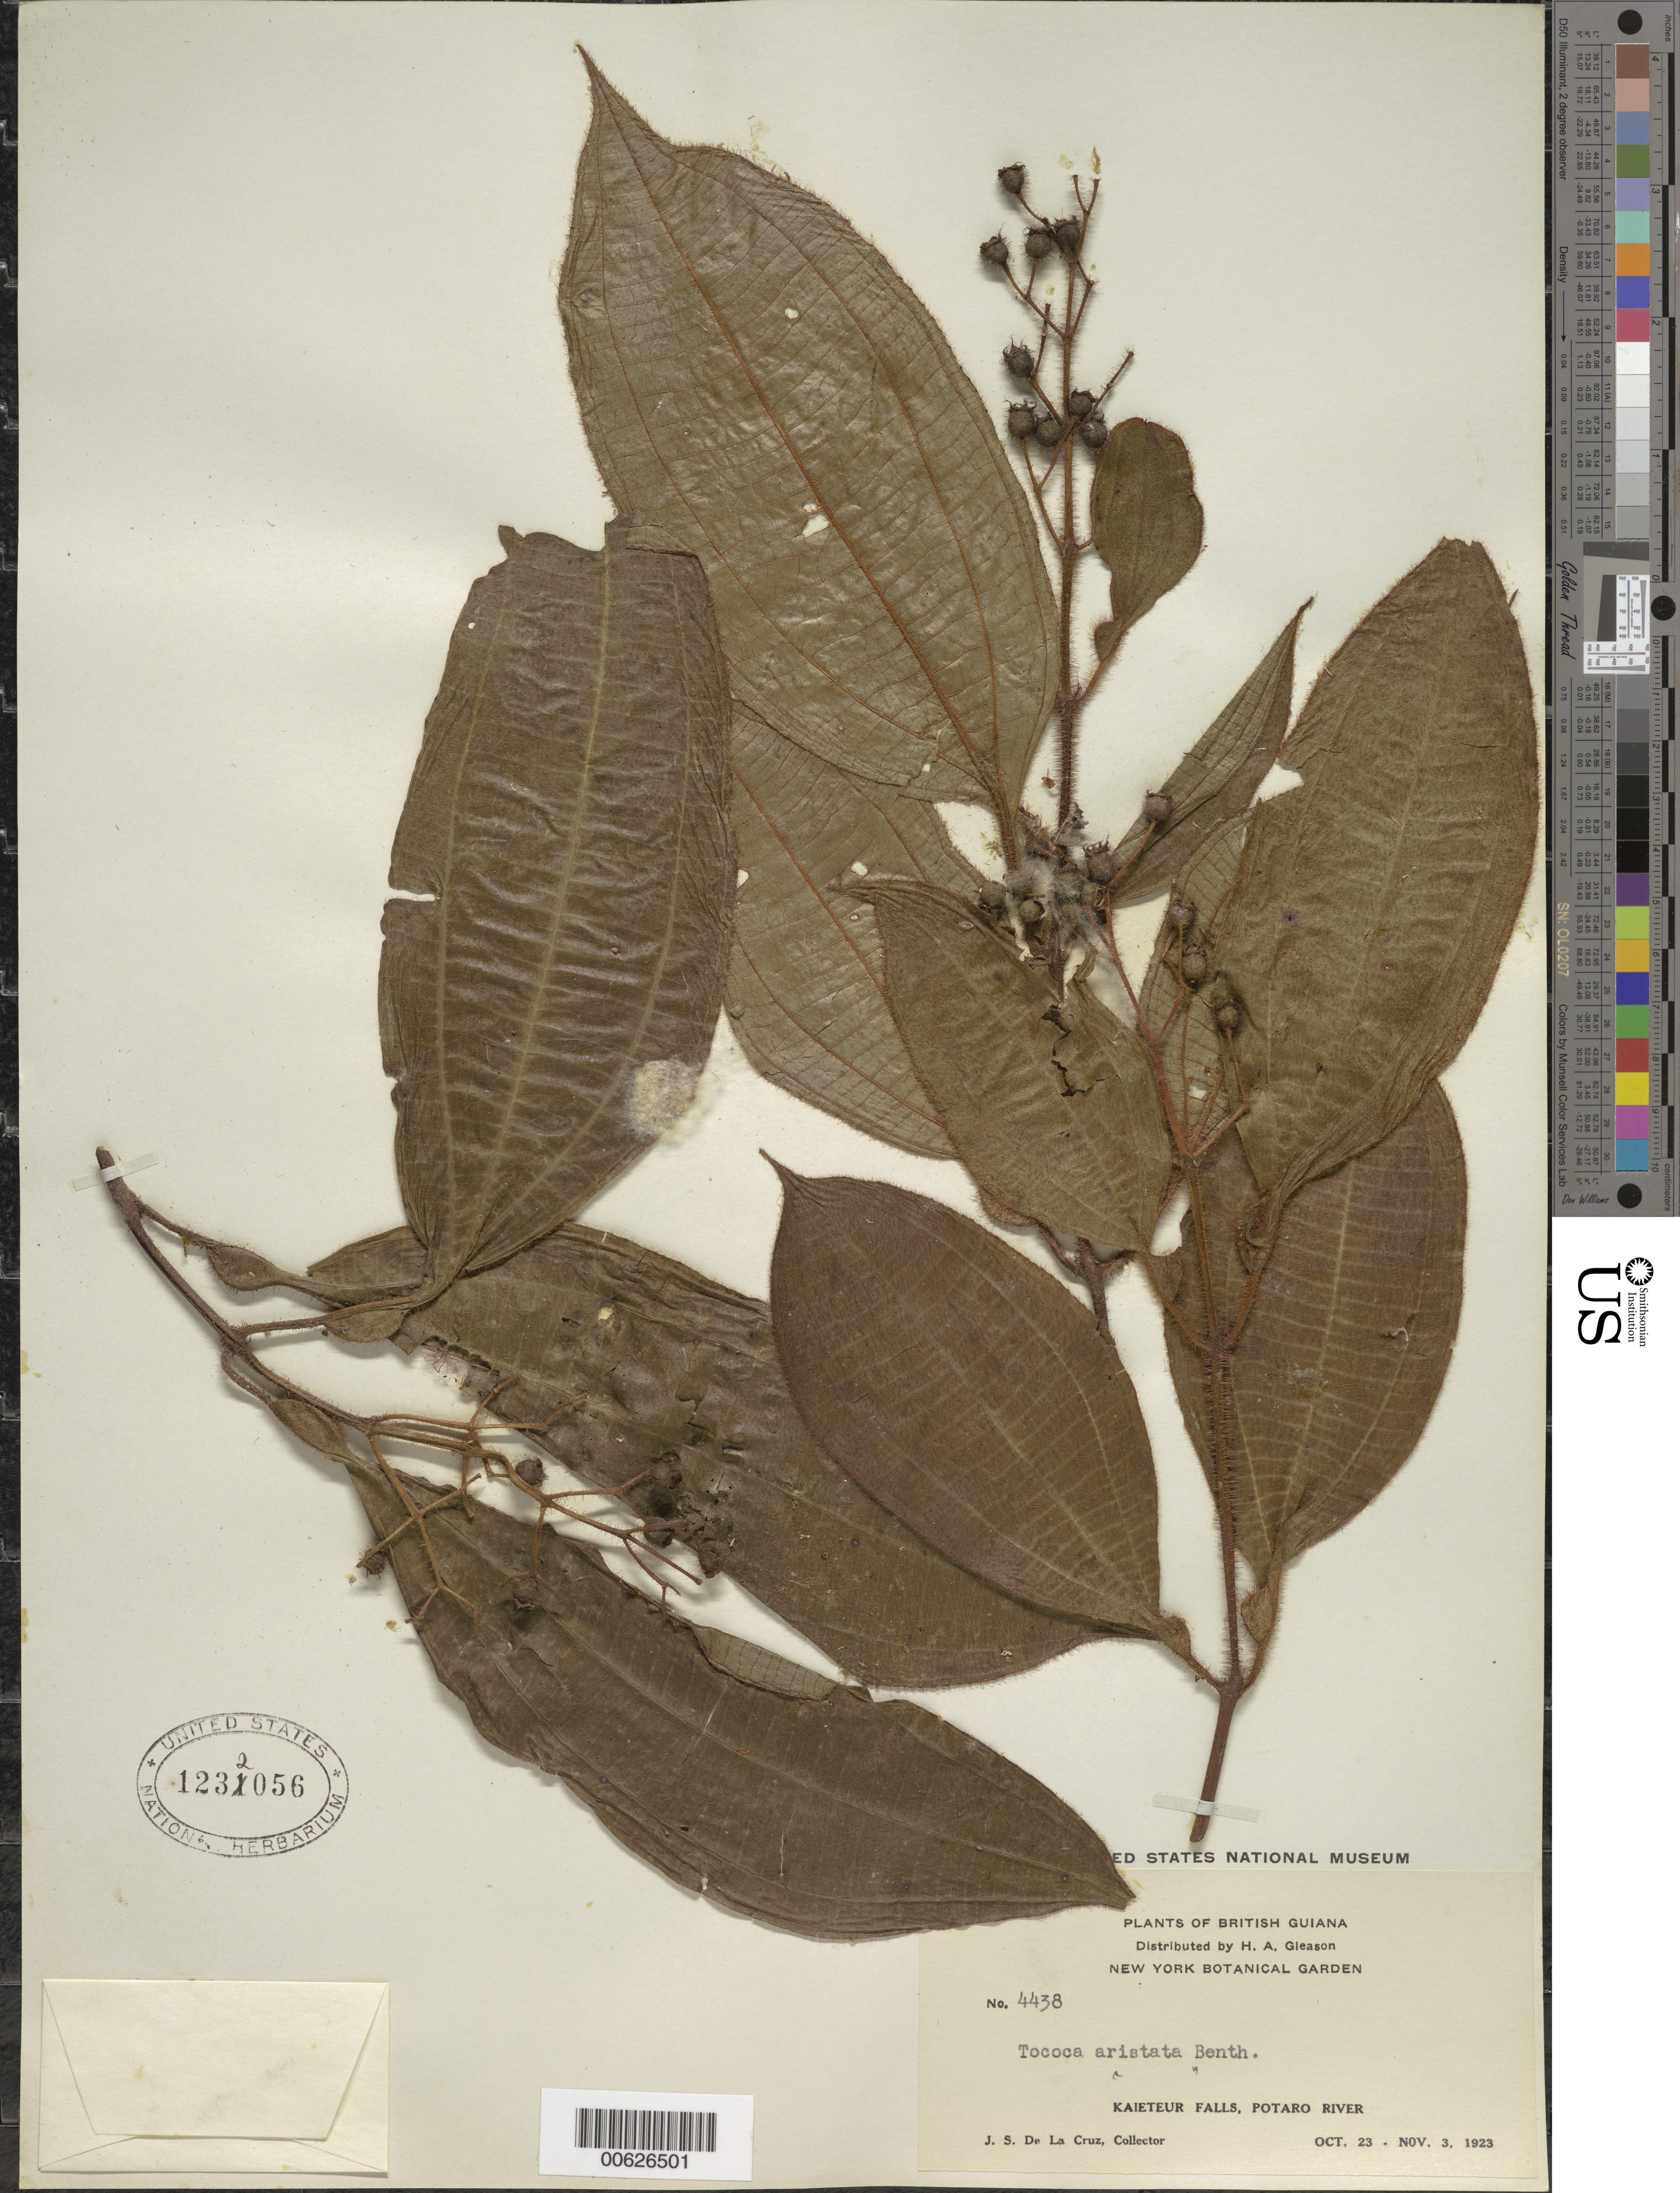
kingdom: Plantae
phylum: Tracheophyta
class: Magnoliopsida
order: Myrtales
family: Melastomataceae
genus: Tococa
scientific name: Tococa aristata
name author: Benth.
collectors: J. S. de la Cruz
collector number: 4438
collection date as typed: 23-Oct-23 to 3-Nov-23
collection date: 1923-10-23/1923-11-03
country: Guyana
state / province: Potaro-Siparuni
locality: Kaieteur Falls, Potaro R.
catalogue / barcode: US 1232056